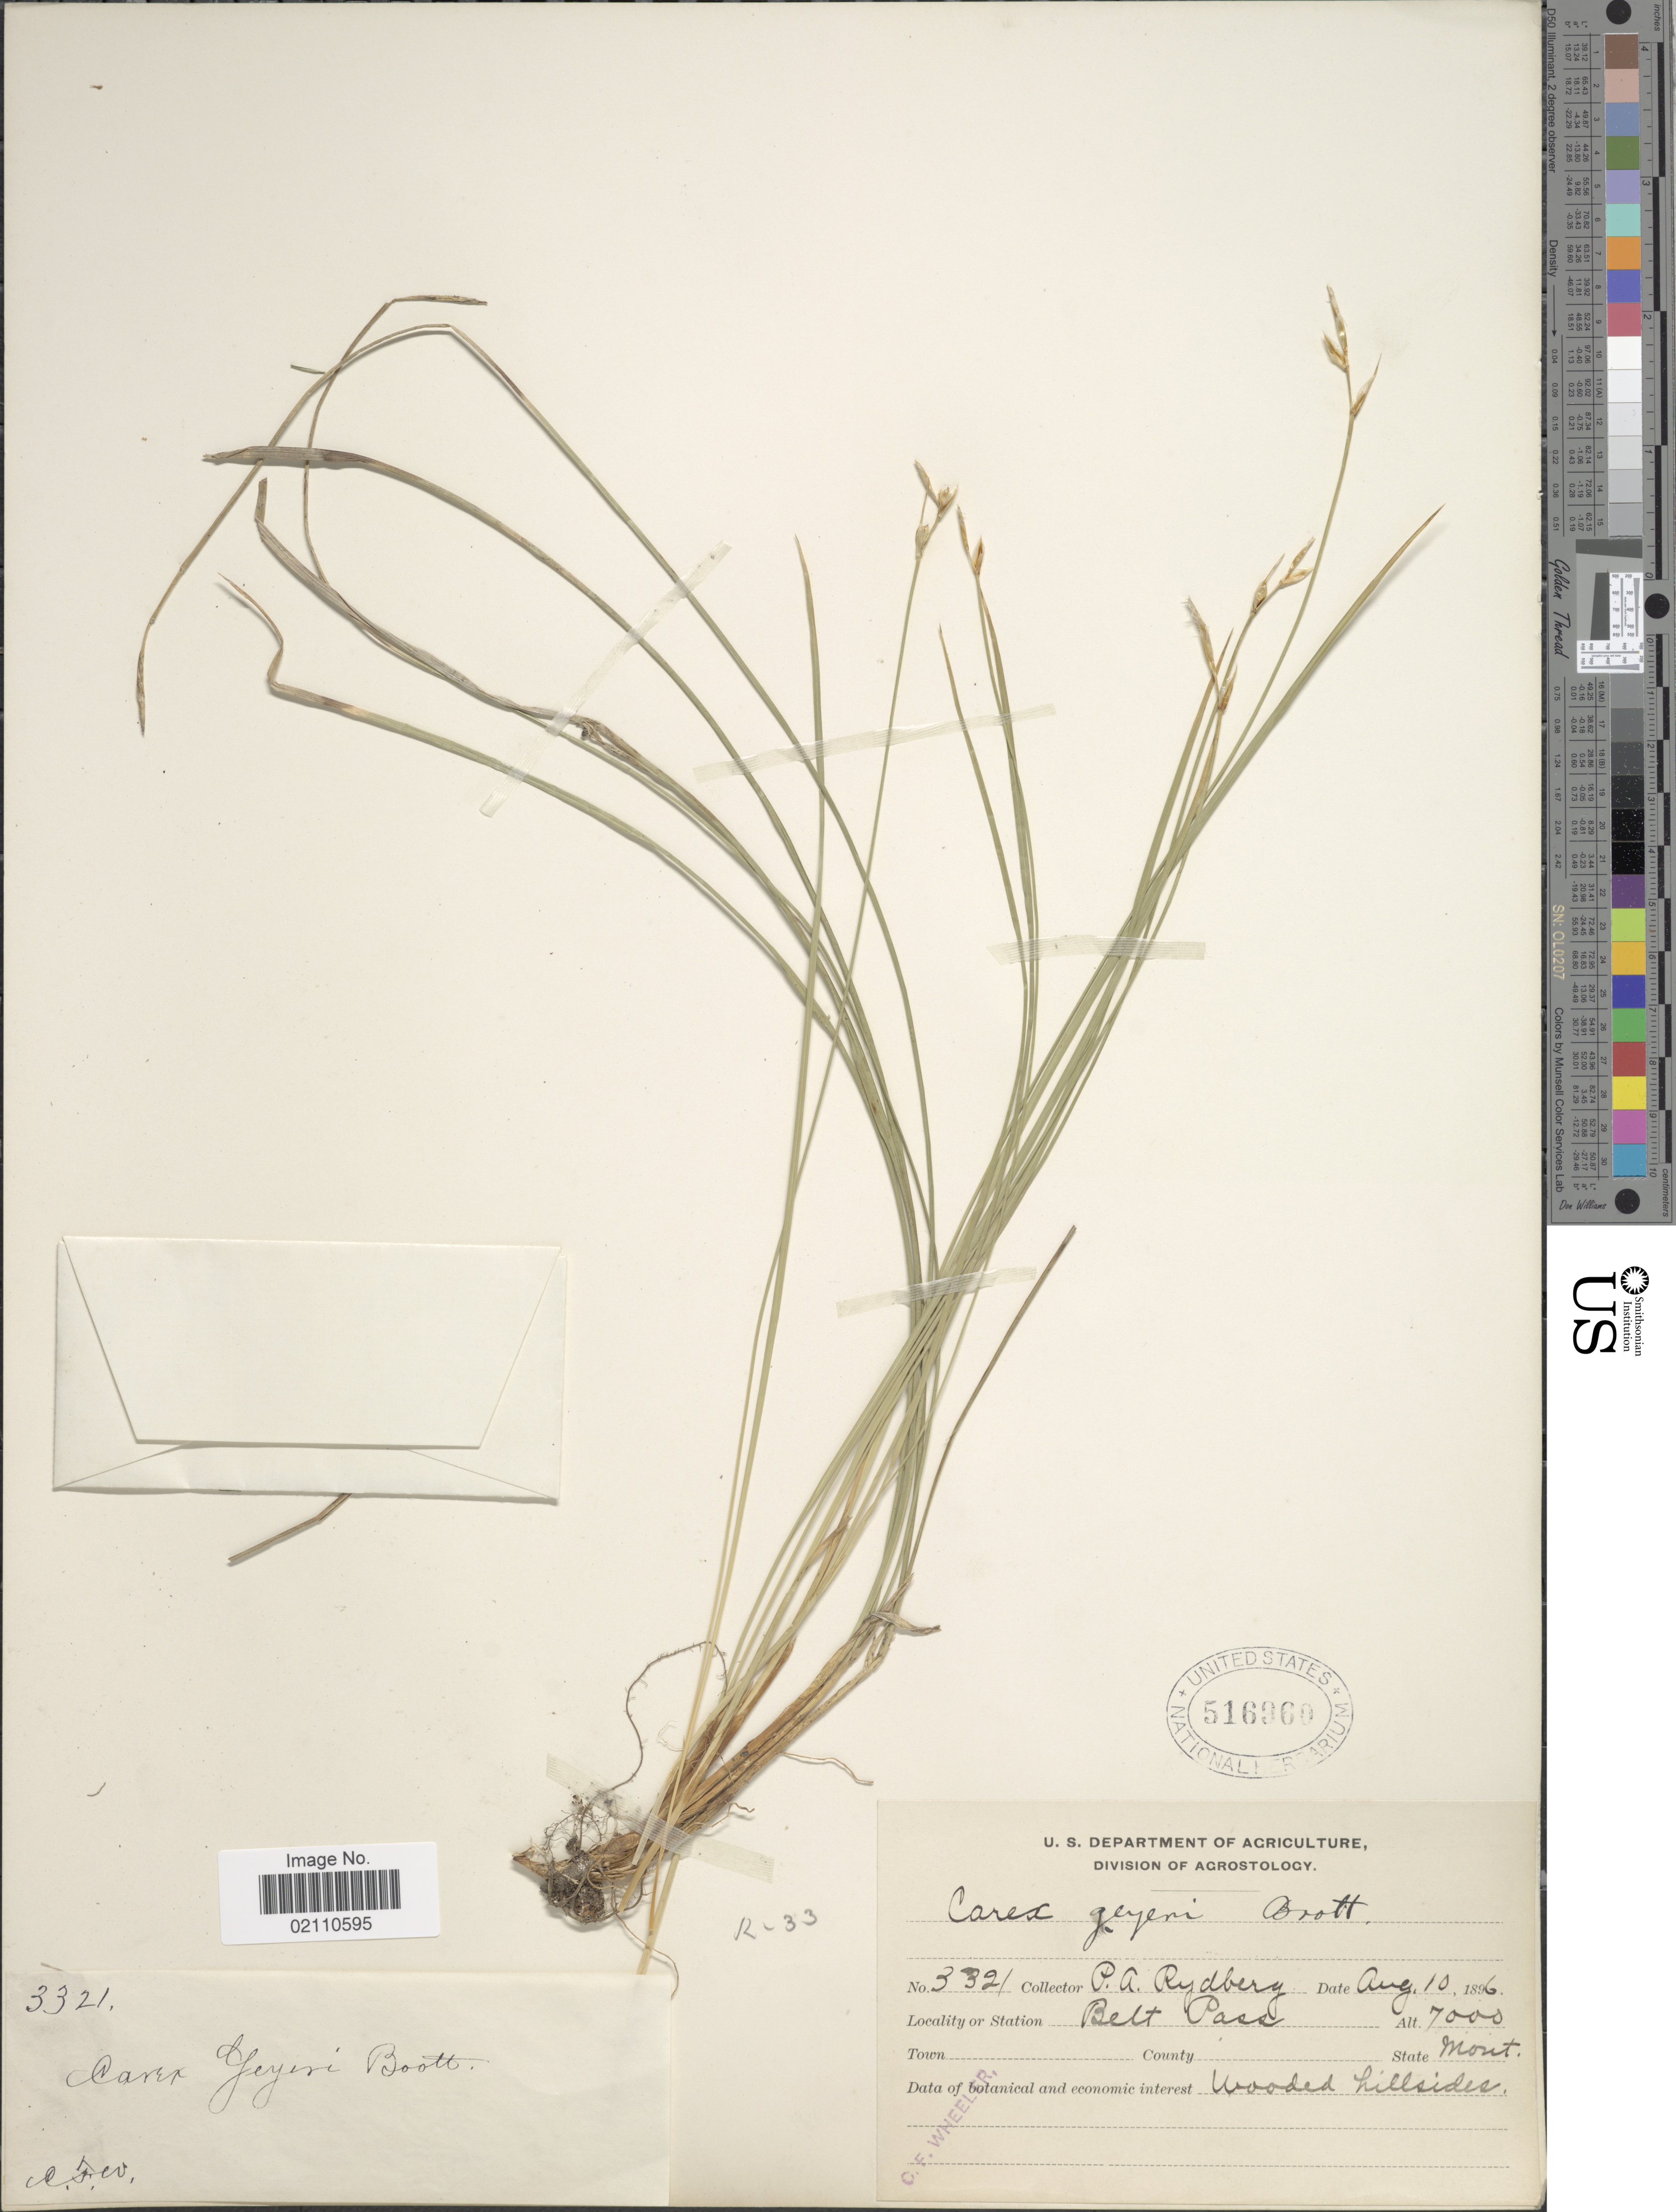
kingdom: Plantae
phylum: Tracheophyta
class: Liliopsida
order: Poales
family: Cyperaceae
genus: Carex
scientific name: Carex geyeri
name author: Boott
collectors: P. A. Rydberg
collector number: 3321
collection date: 1896-08-10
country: United States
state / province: Montana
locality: Belt Pass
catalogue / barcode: US 516960